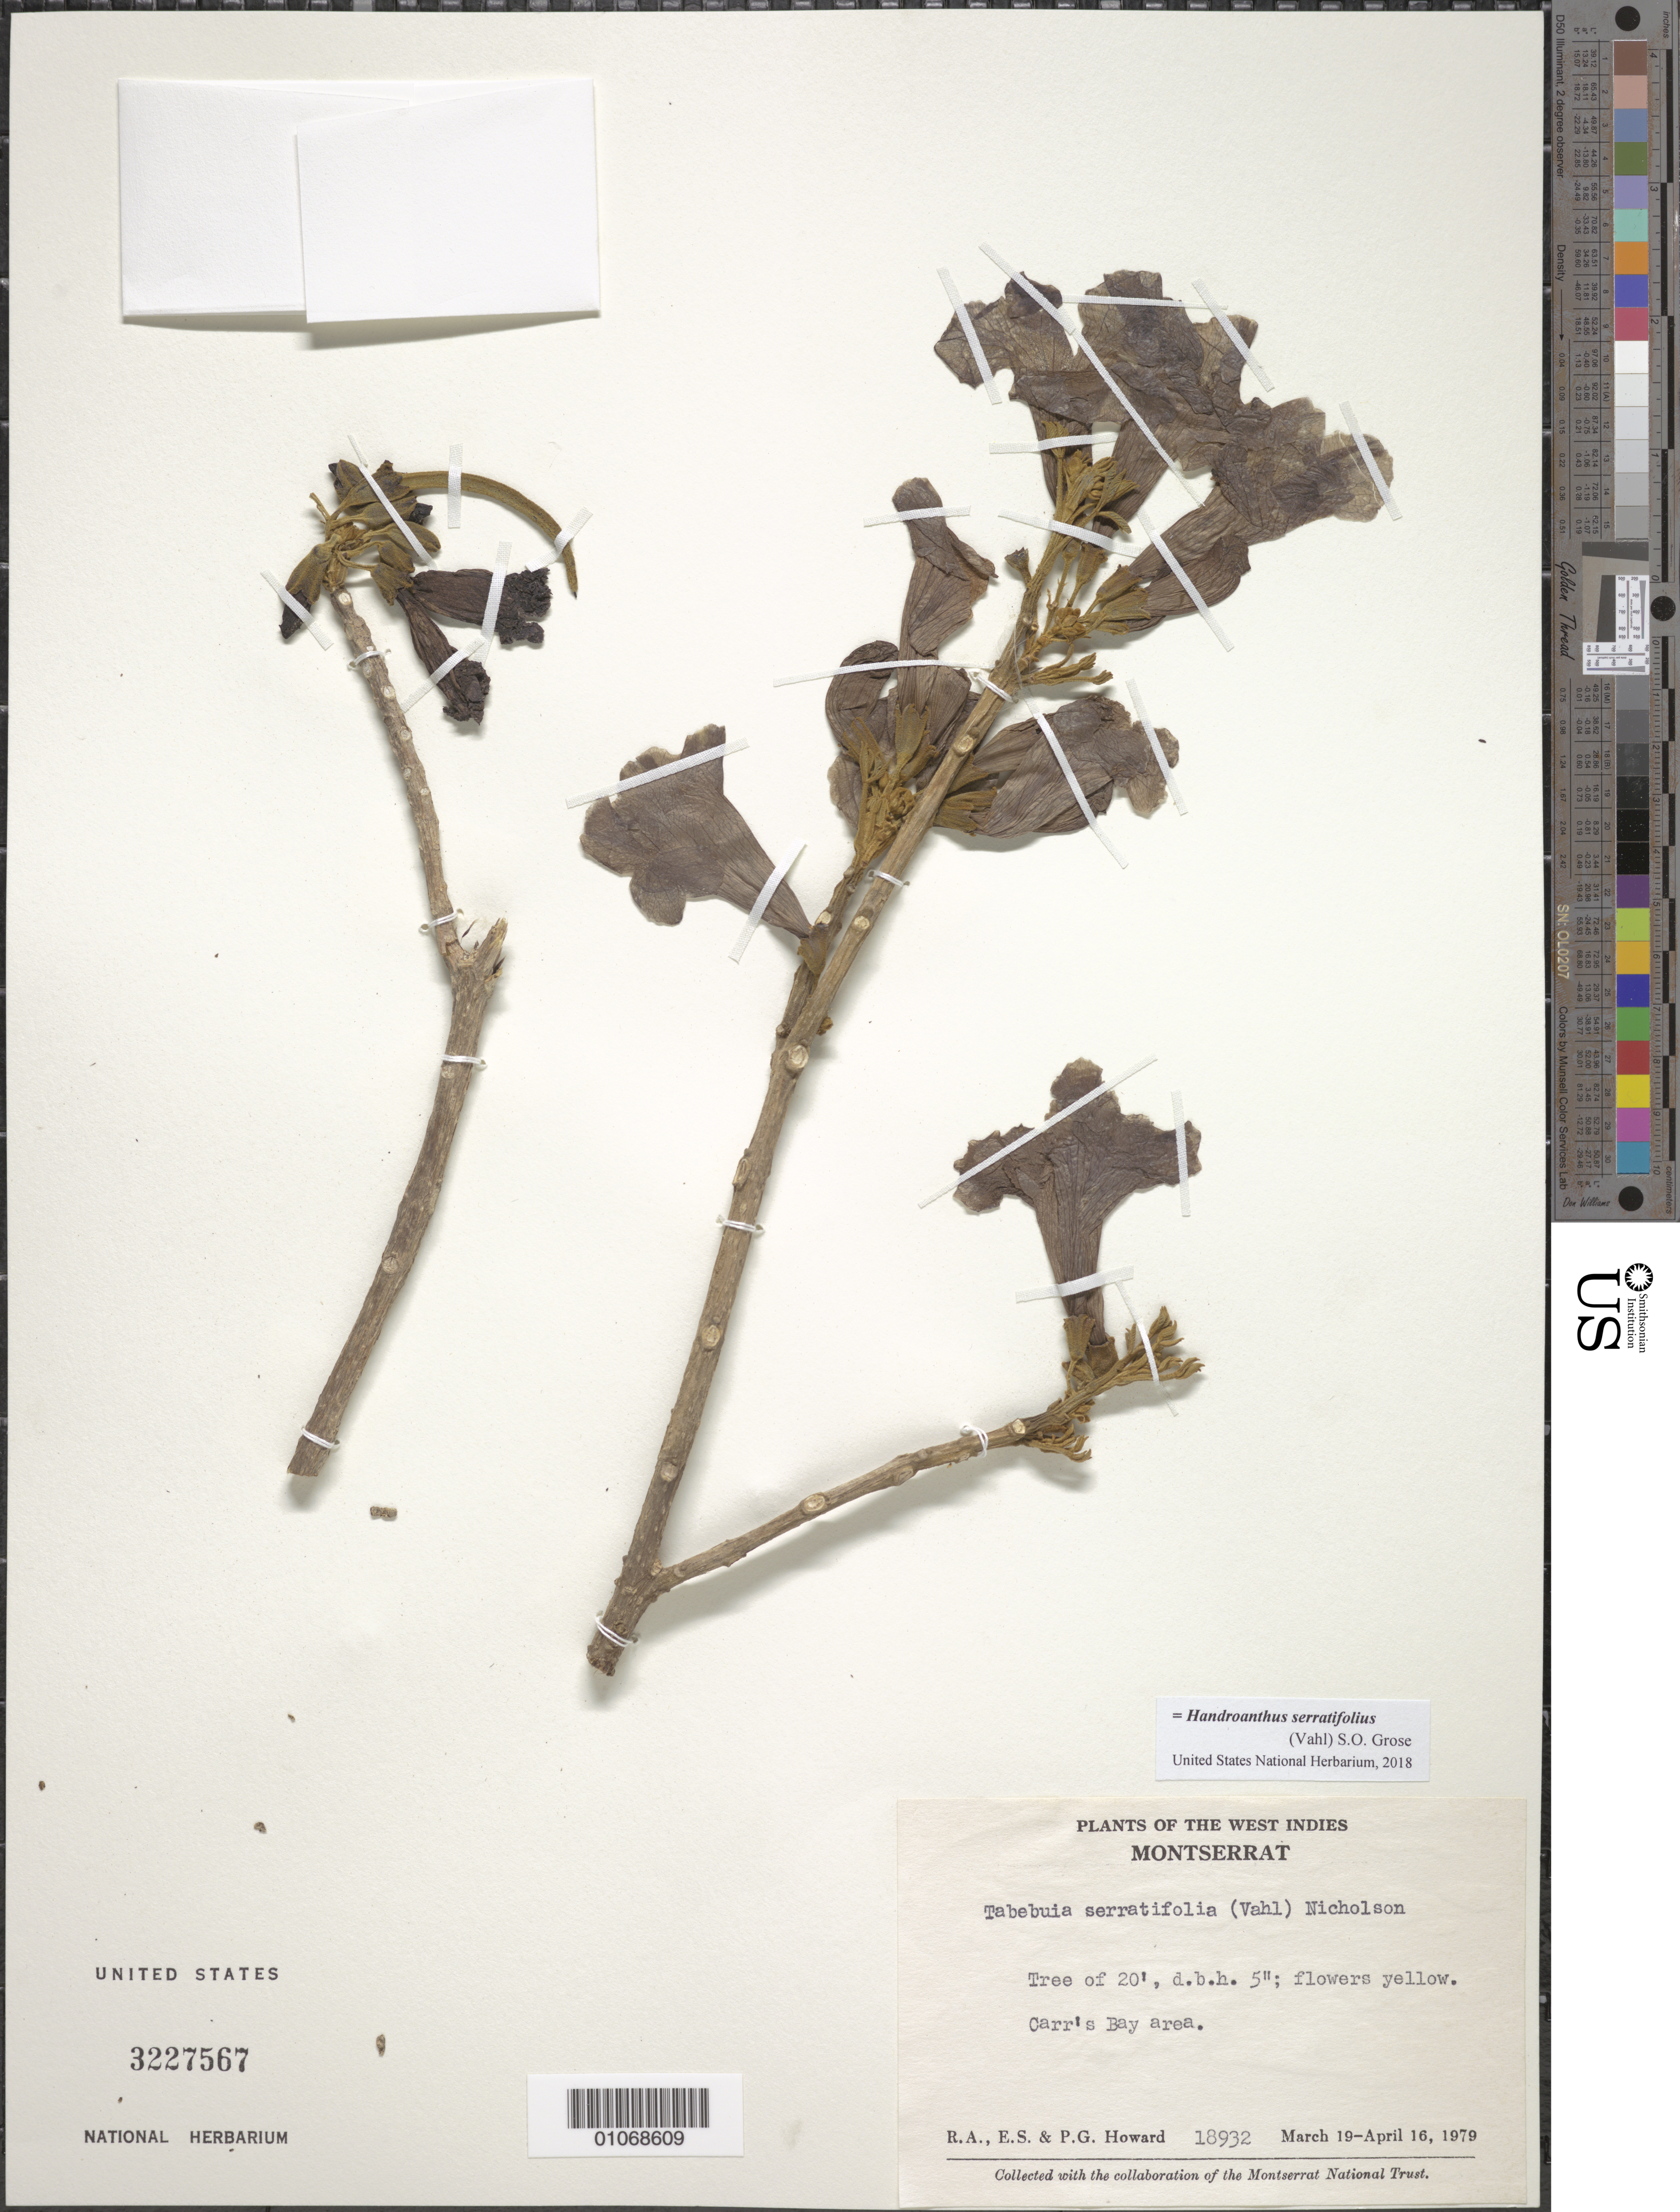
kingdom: Plantae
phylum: Tracheophyta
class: Magnoliopsida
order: Lamiales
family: Bignoniaceae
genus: Handroanthus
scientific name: Handroanthus serratifolius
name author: (Vahl) S.O. Grose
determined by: Strong, M. T., (US), Smithsonian Institution - National Museum of Natural History (UNITED STATES)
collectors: R. A. Howard, E. S. Howard & P. Howard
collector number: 18932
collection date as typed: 19 Mar 1979 to 16 Apr 1979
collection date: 1979-03-19/1979-04-16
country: Montserrat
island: Montserrat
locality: Carr's Bay area.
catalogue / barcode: US 3227567